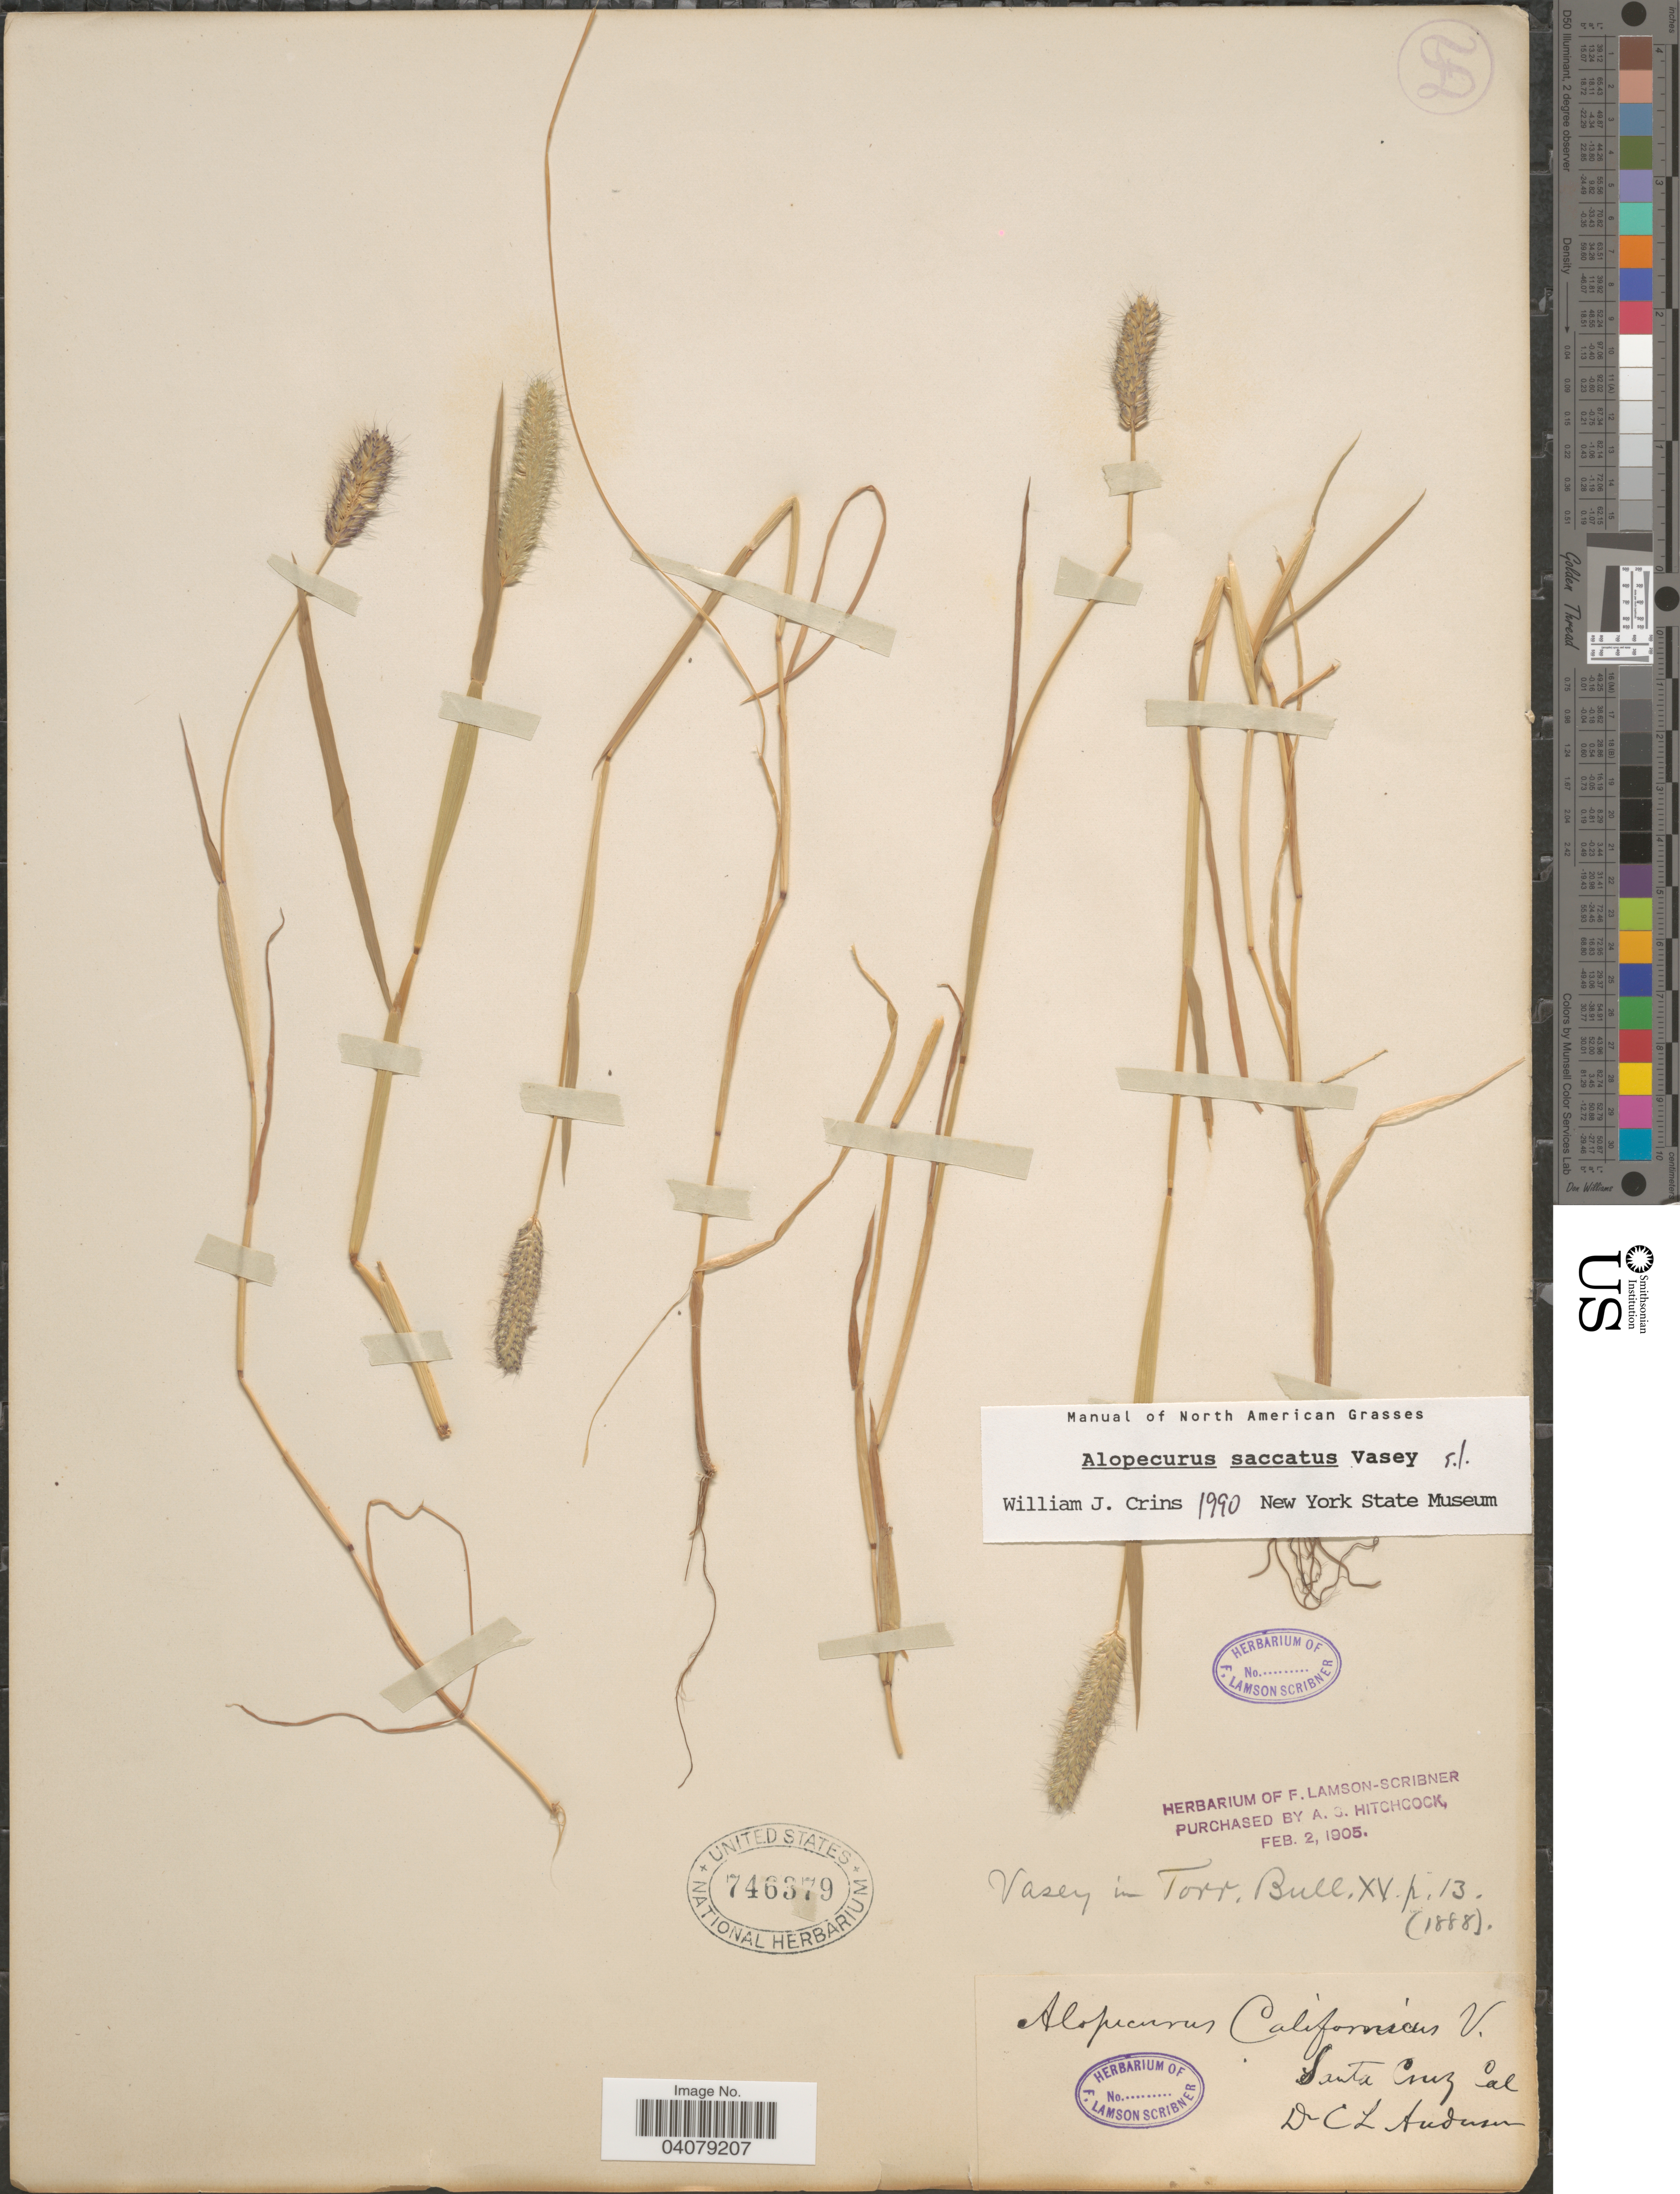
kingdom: Plantae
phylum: Tracheophyta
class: Liliopsida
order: Poales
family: Poaceae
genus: Alopecurus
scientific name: Alopecurus saccatus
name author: Vasey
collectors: C. L. Anderson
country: United States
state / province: California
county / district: Santa Cruz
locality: Santa Cruz.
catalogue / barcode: US 746379